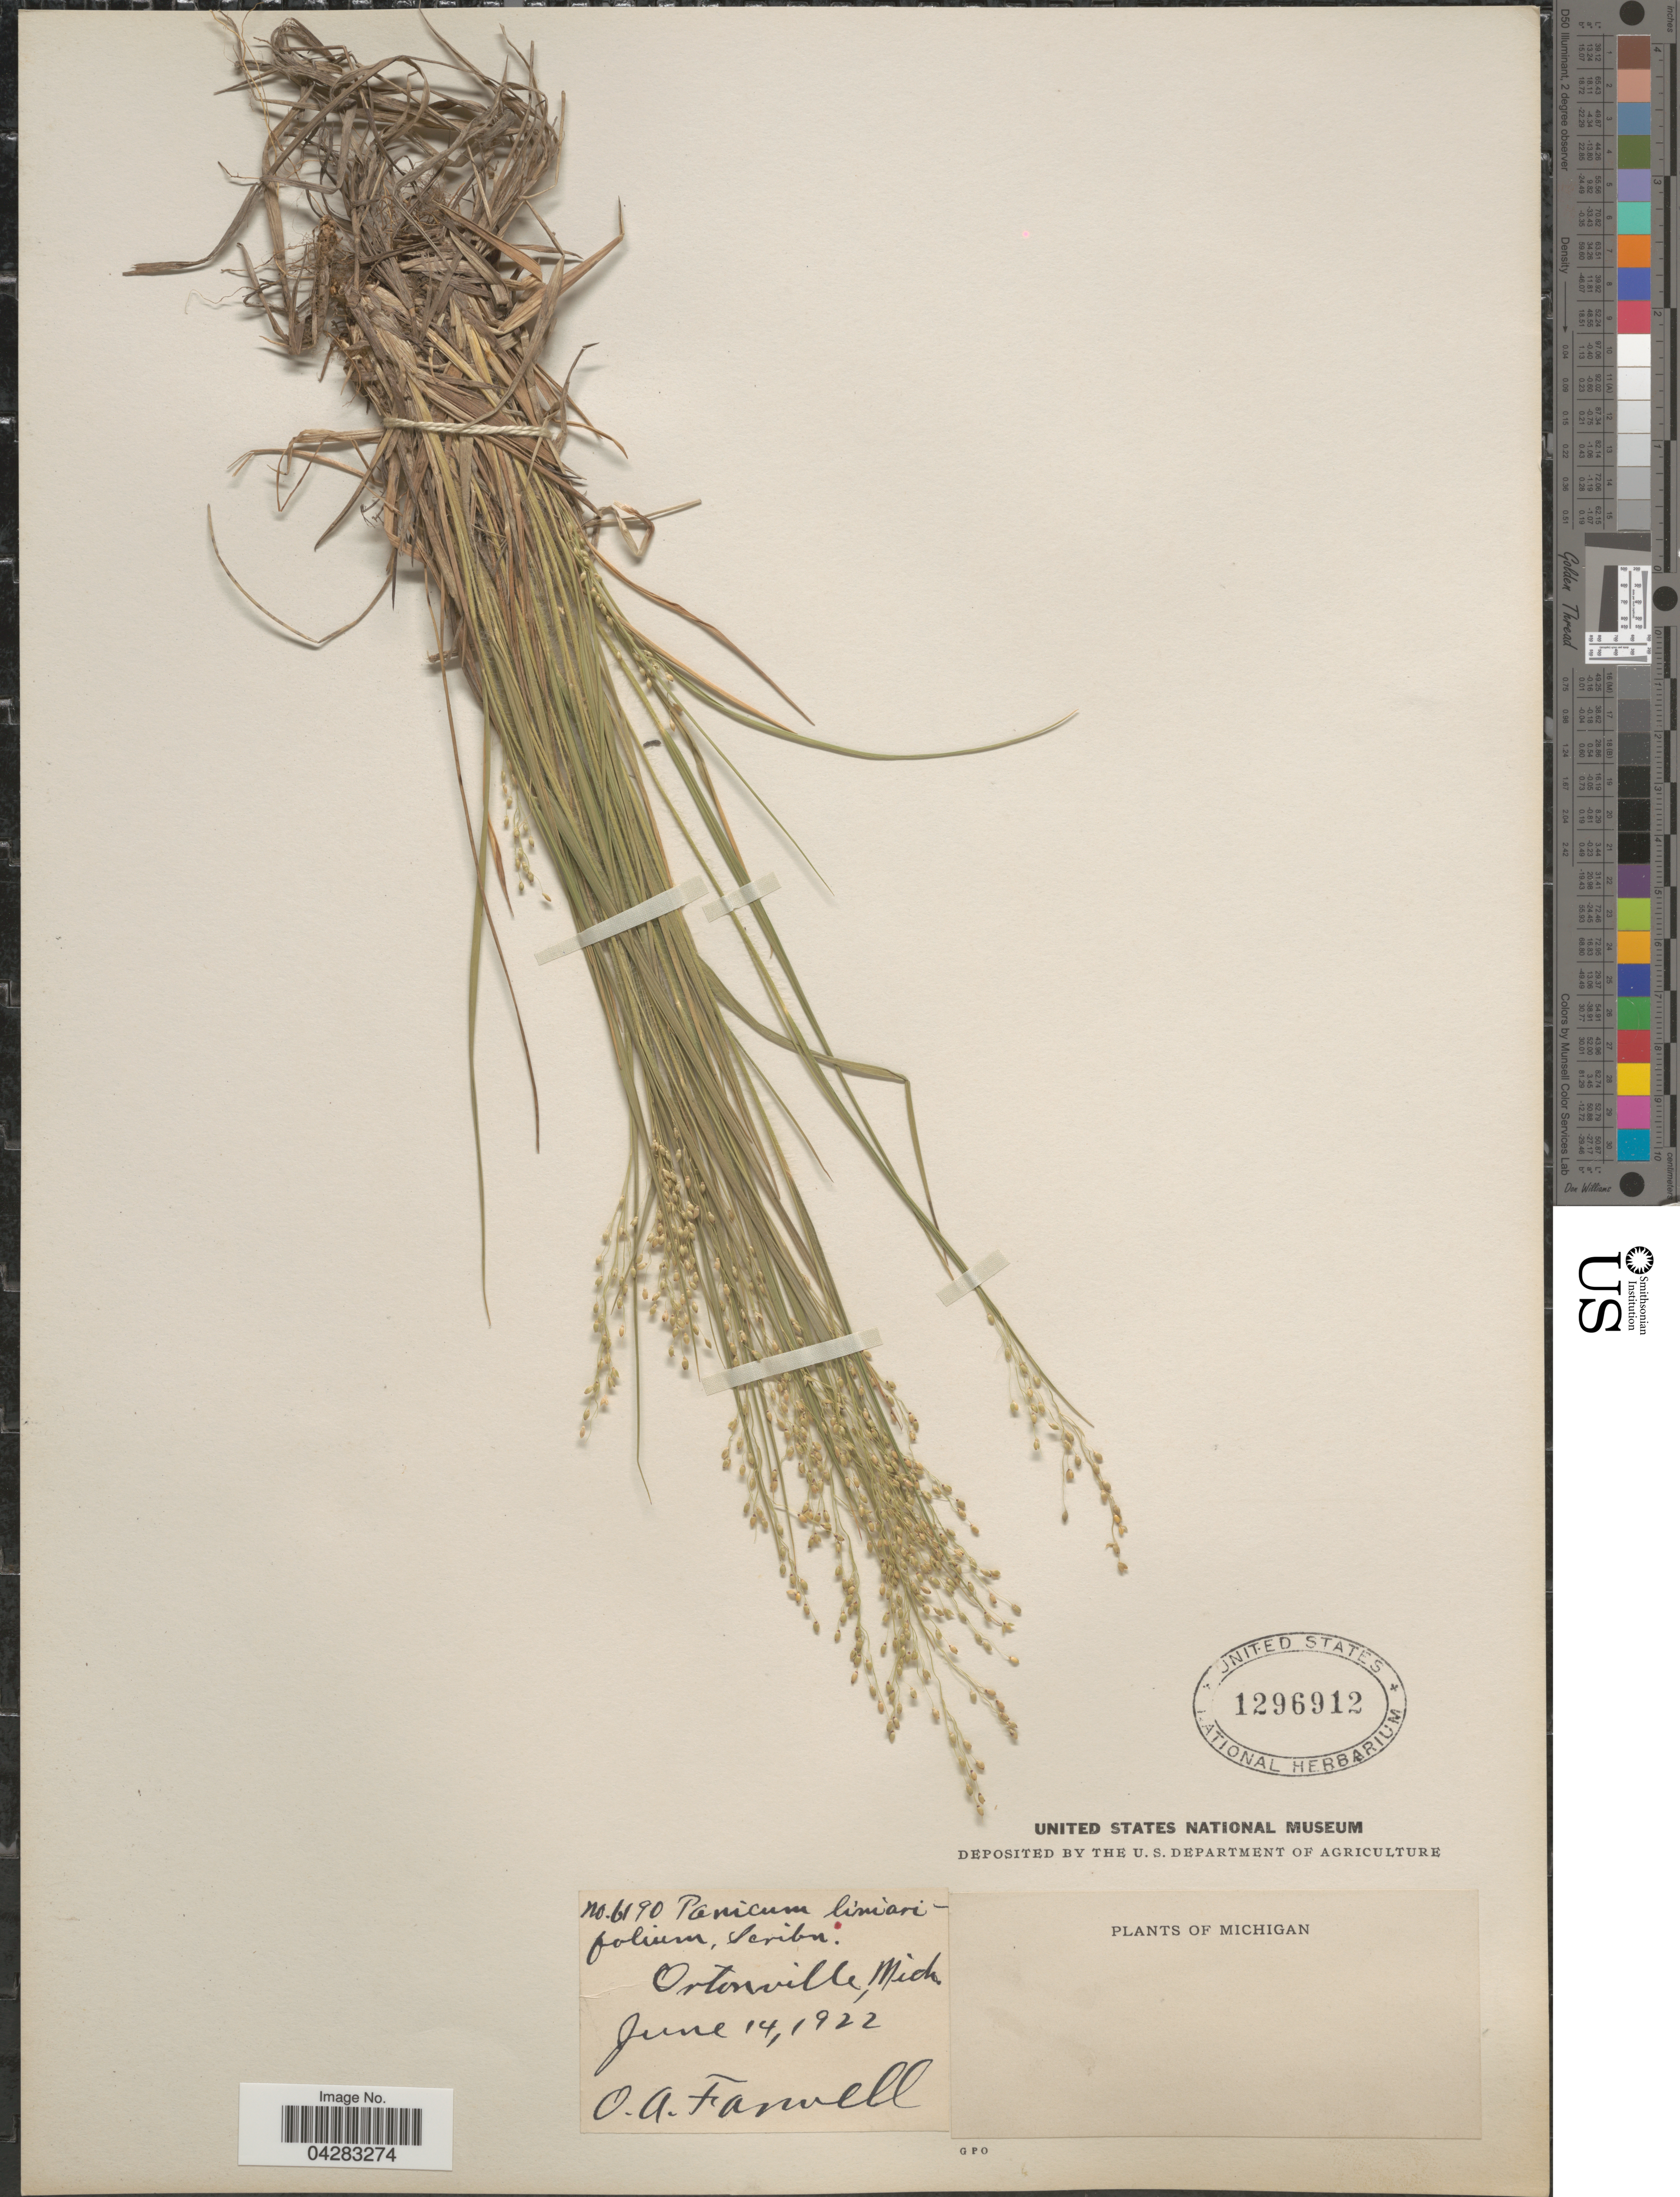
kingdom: Plantae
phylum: Tracheophyta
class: Liliopsida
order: Poales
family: Poaceae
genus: Dichanthelium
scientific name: Dichanthelium linearifolium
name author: (Scribn.) Gould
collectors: O. Farwell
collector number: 6190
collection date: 1922-06-14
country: United States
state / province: Michigan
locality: Ortonville.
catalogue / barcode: US 1296912